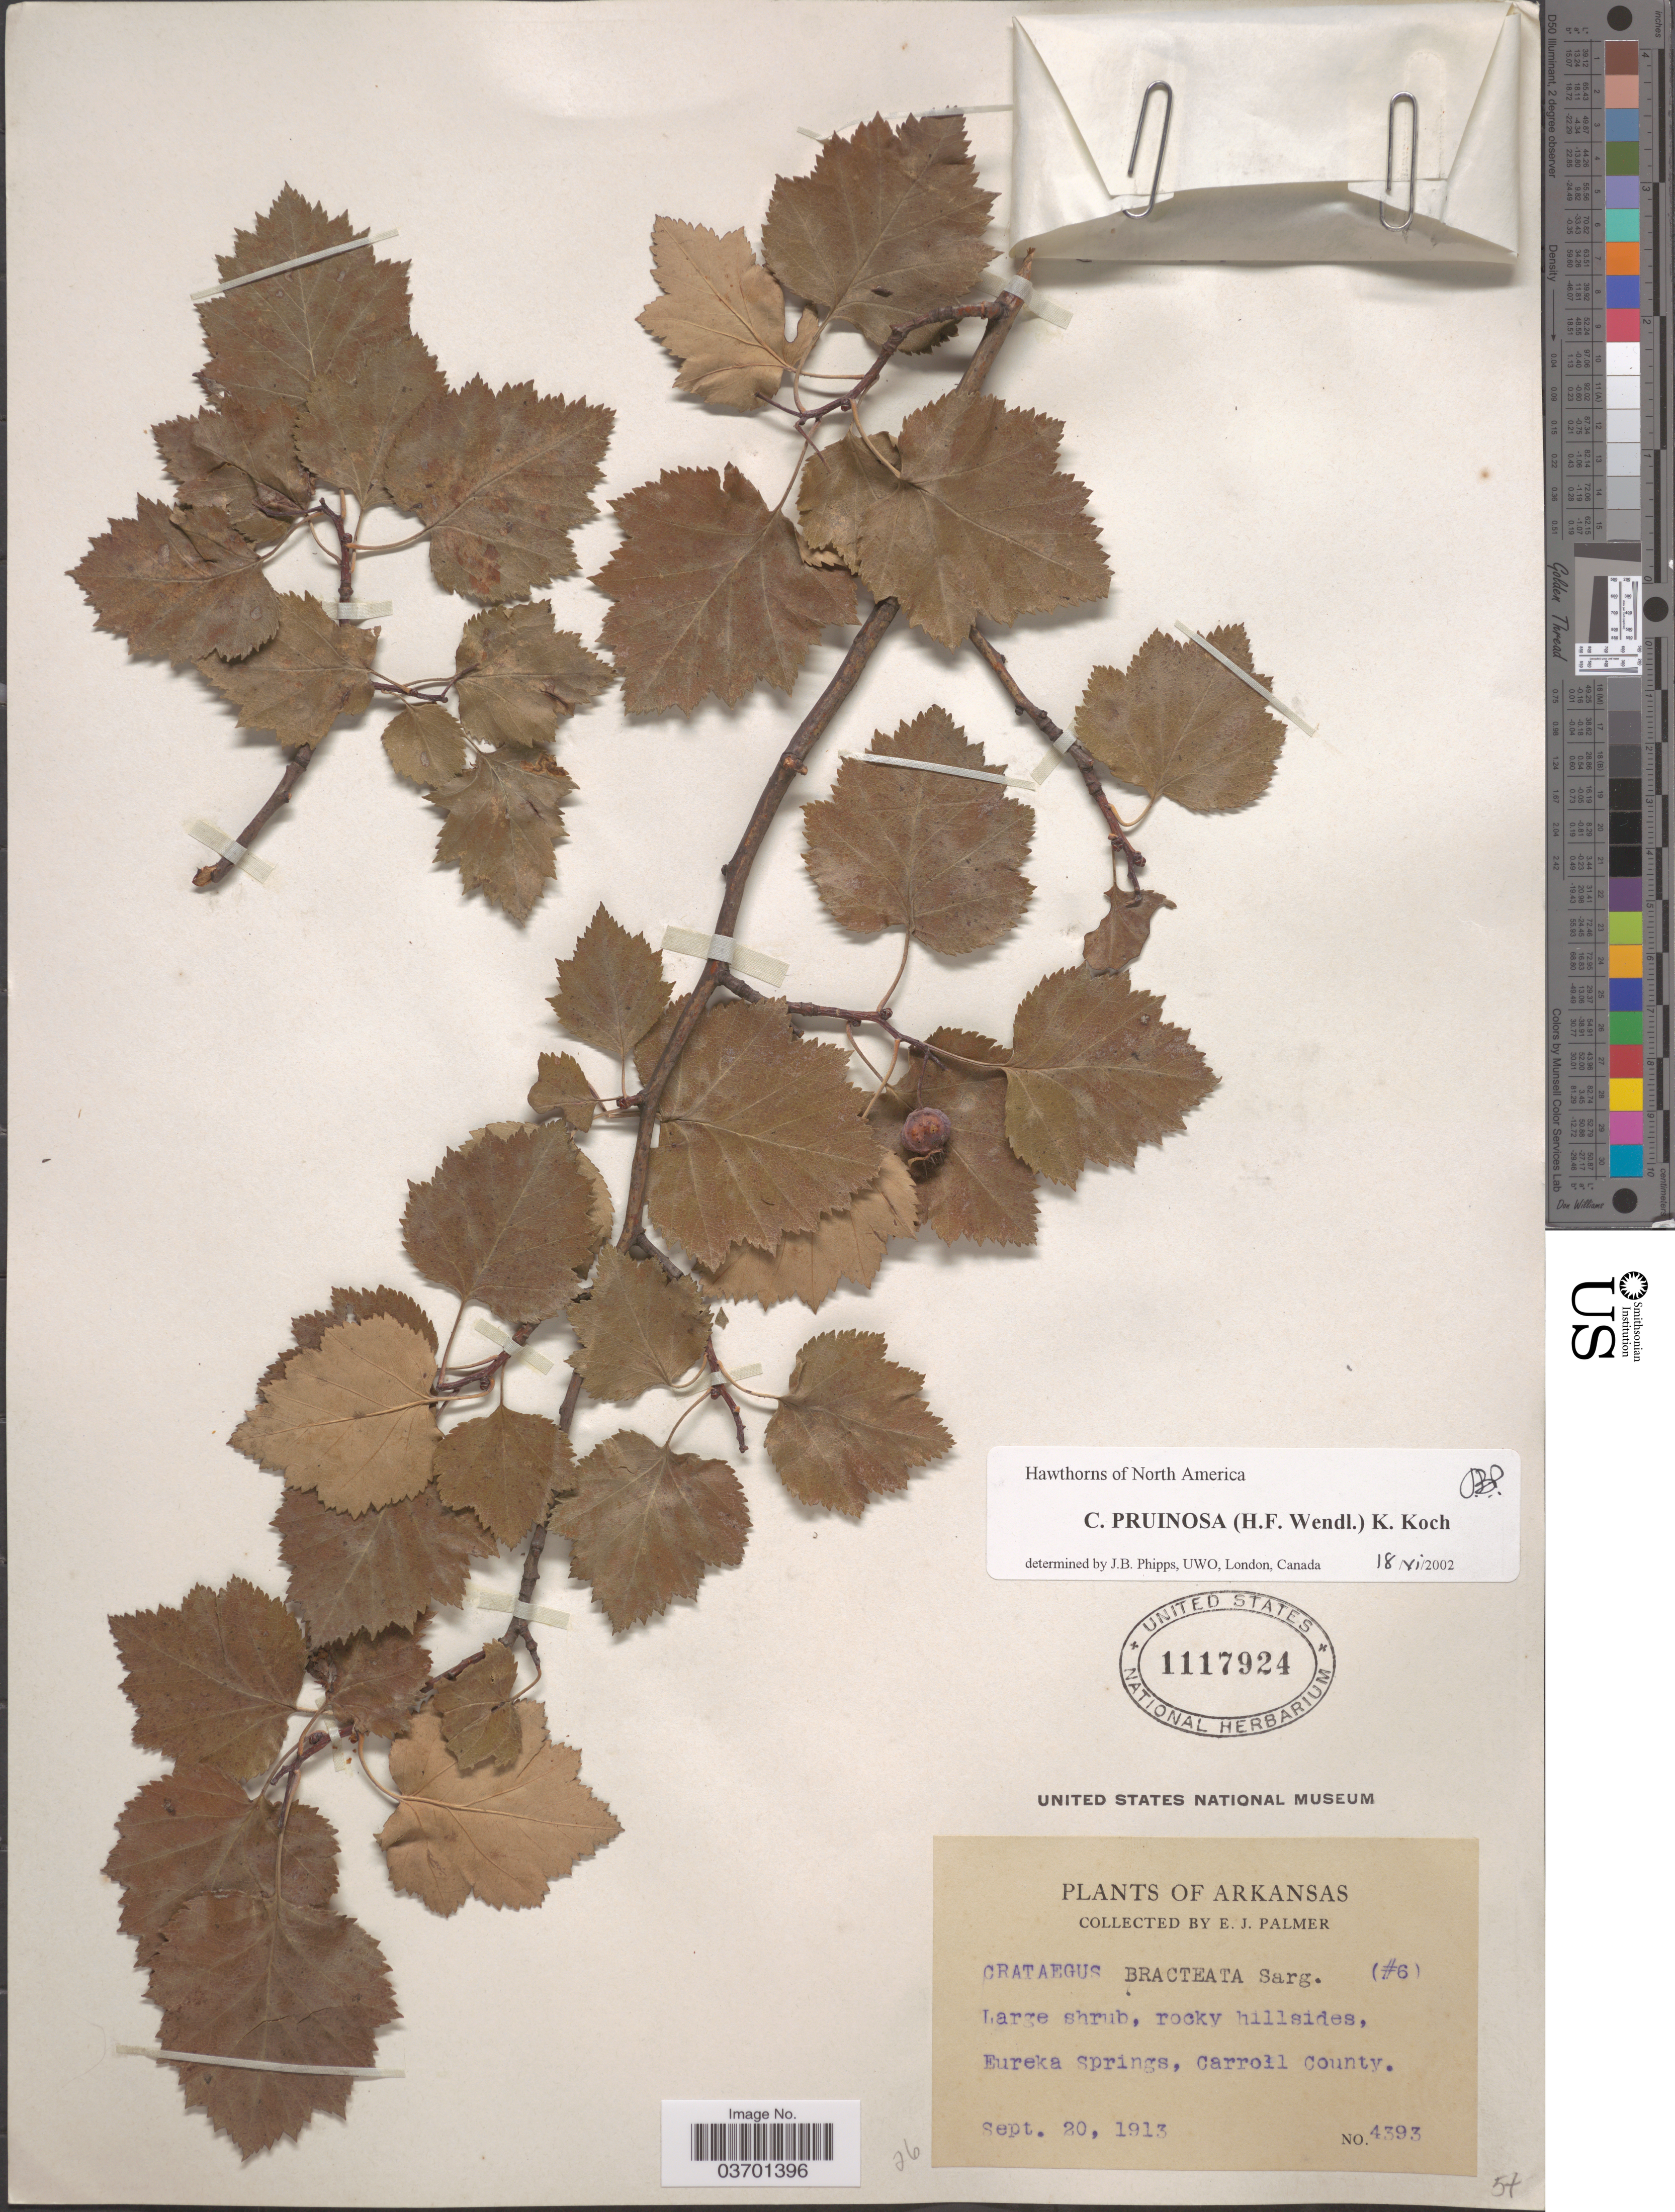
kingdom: Plantae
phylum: Tracheophyta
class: Magnoliopsida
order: Rosales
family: Rosaceae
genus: Crataegus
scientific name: Crataegus pruinosa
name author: (H.L. Wendl.) K. Koch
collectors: E. J. Palmer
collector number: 4393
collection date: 1913-09-20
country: United States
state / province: Arkansas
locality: Eureka Springs, Carroll County.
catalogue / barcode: US 1117924